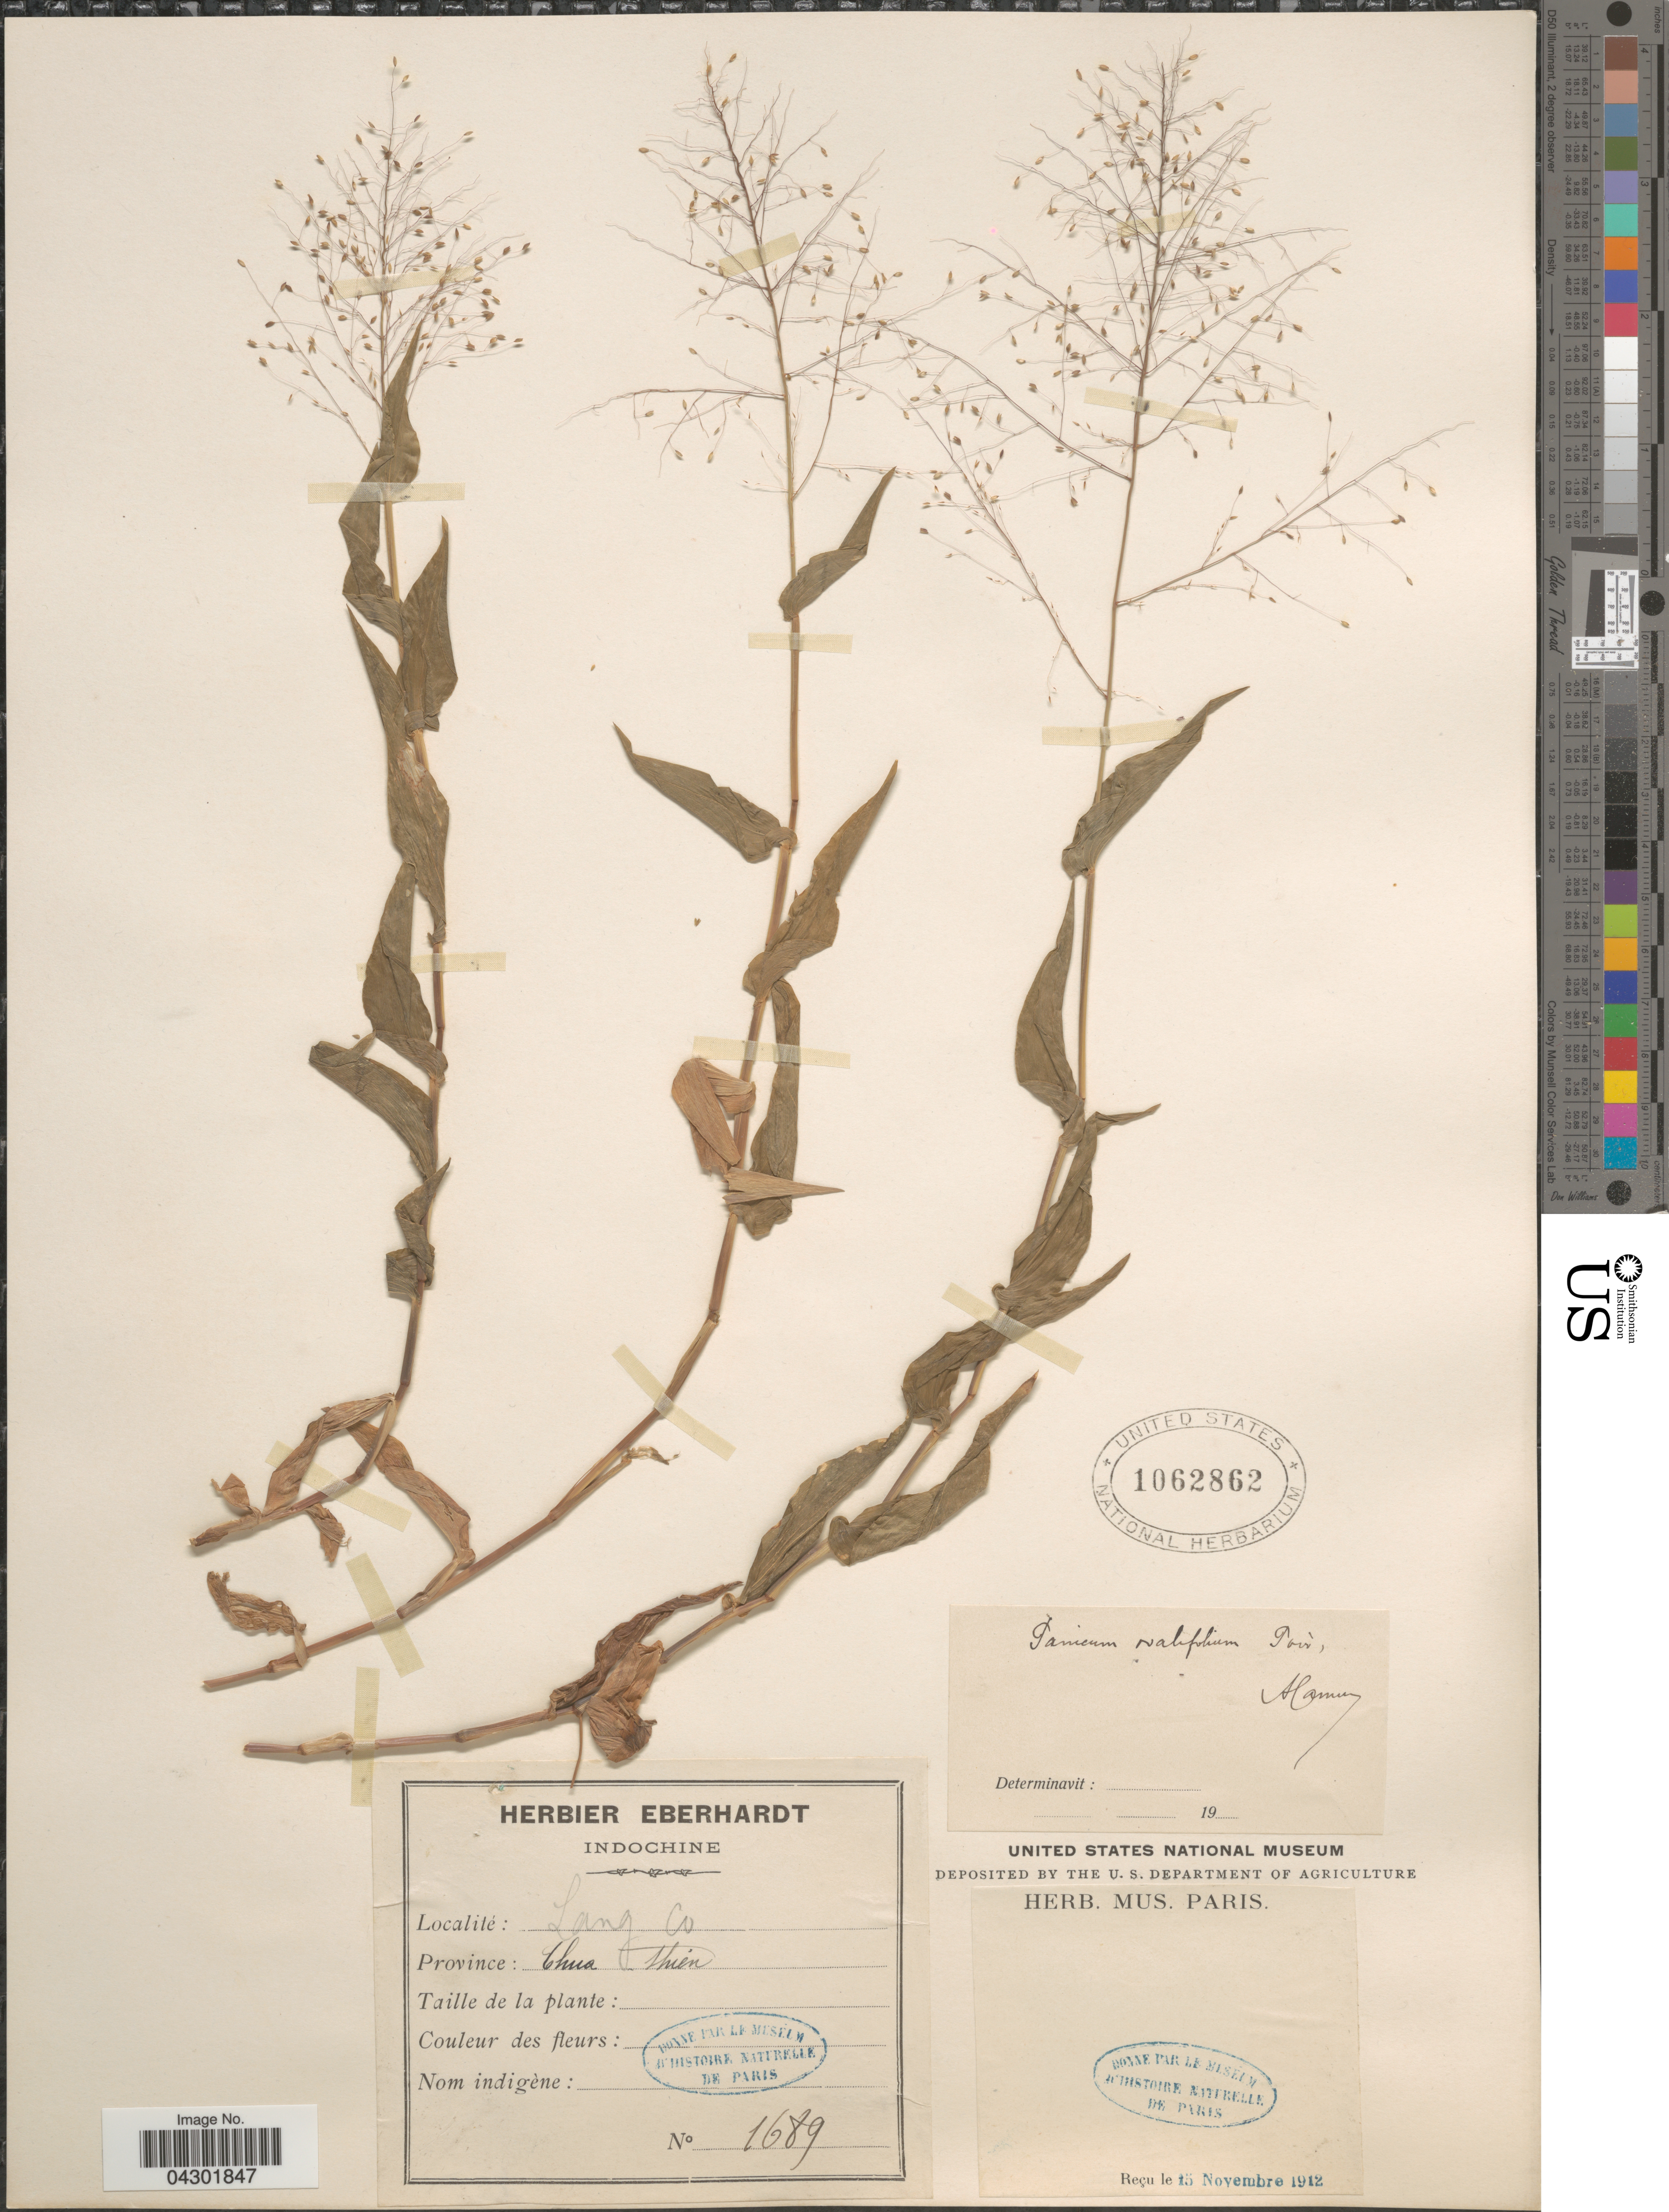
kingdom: Plantae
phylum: Tracheophyta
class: Liliopsida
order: Poales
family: Poaceae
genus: Panicum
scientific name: Panicum brevifolium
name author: L.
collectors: ex herb. Eberhardt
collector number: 1689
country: Vietnam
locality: Indochine. Lang Co. Province: Chua Shien.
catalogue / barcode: US 1062862